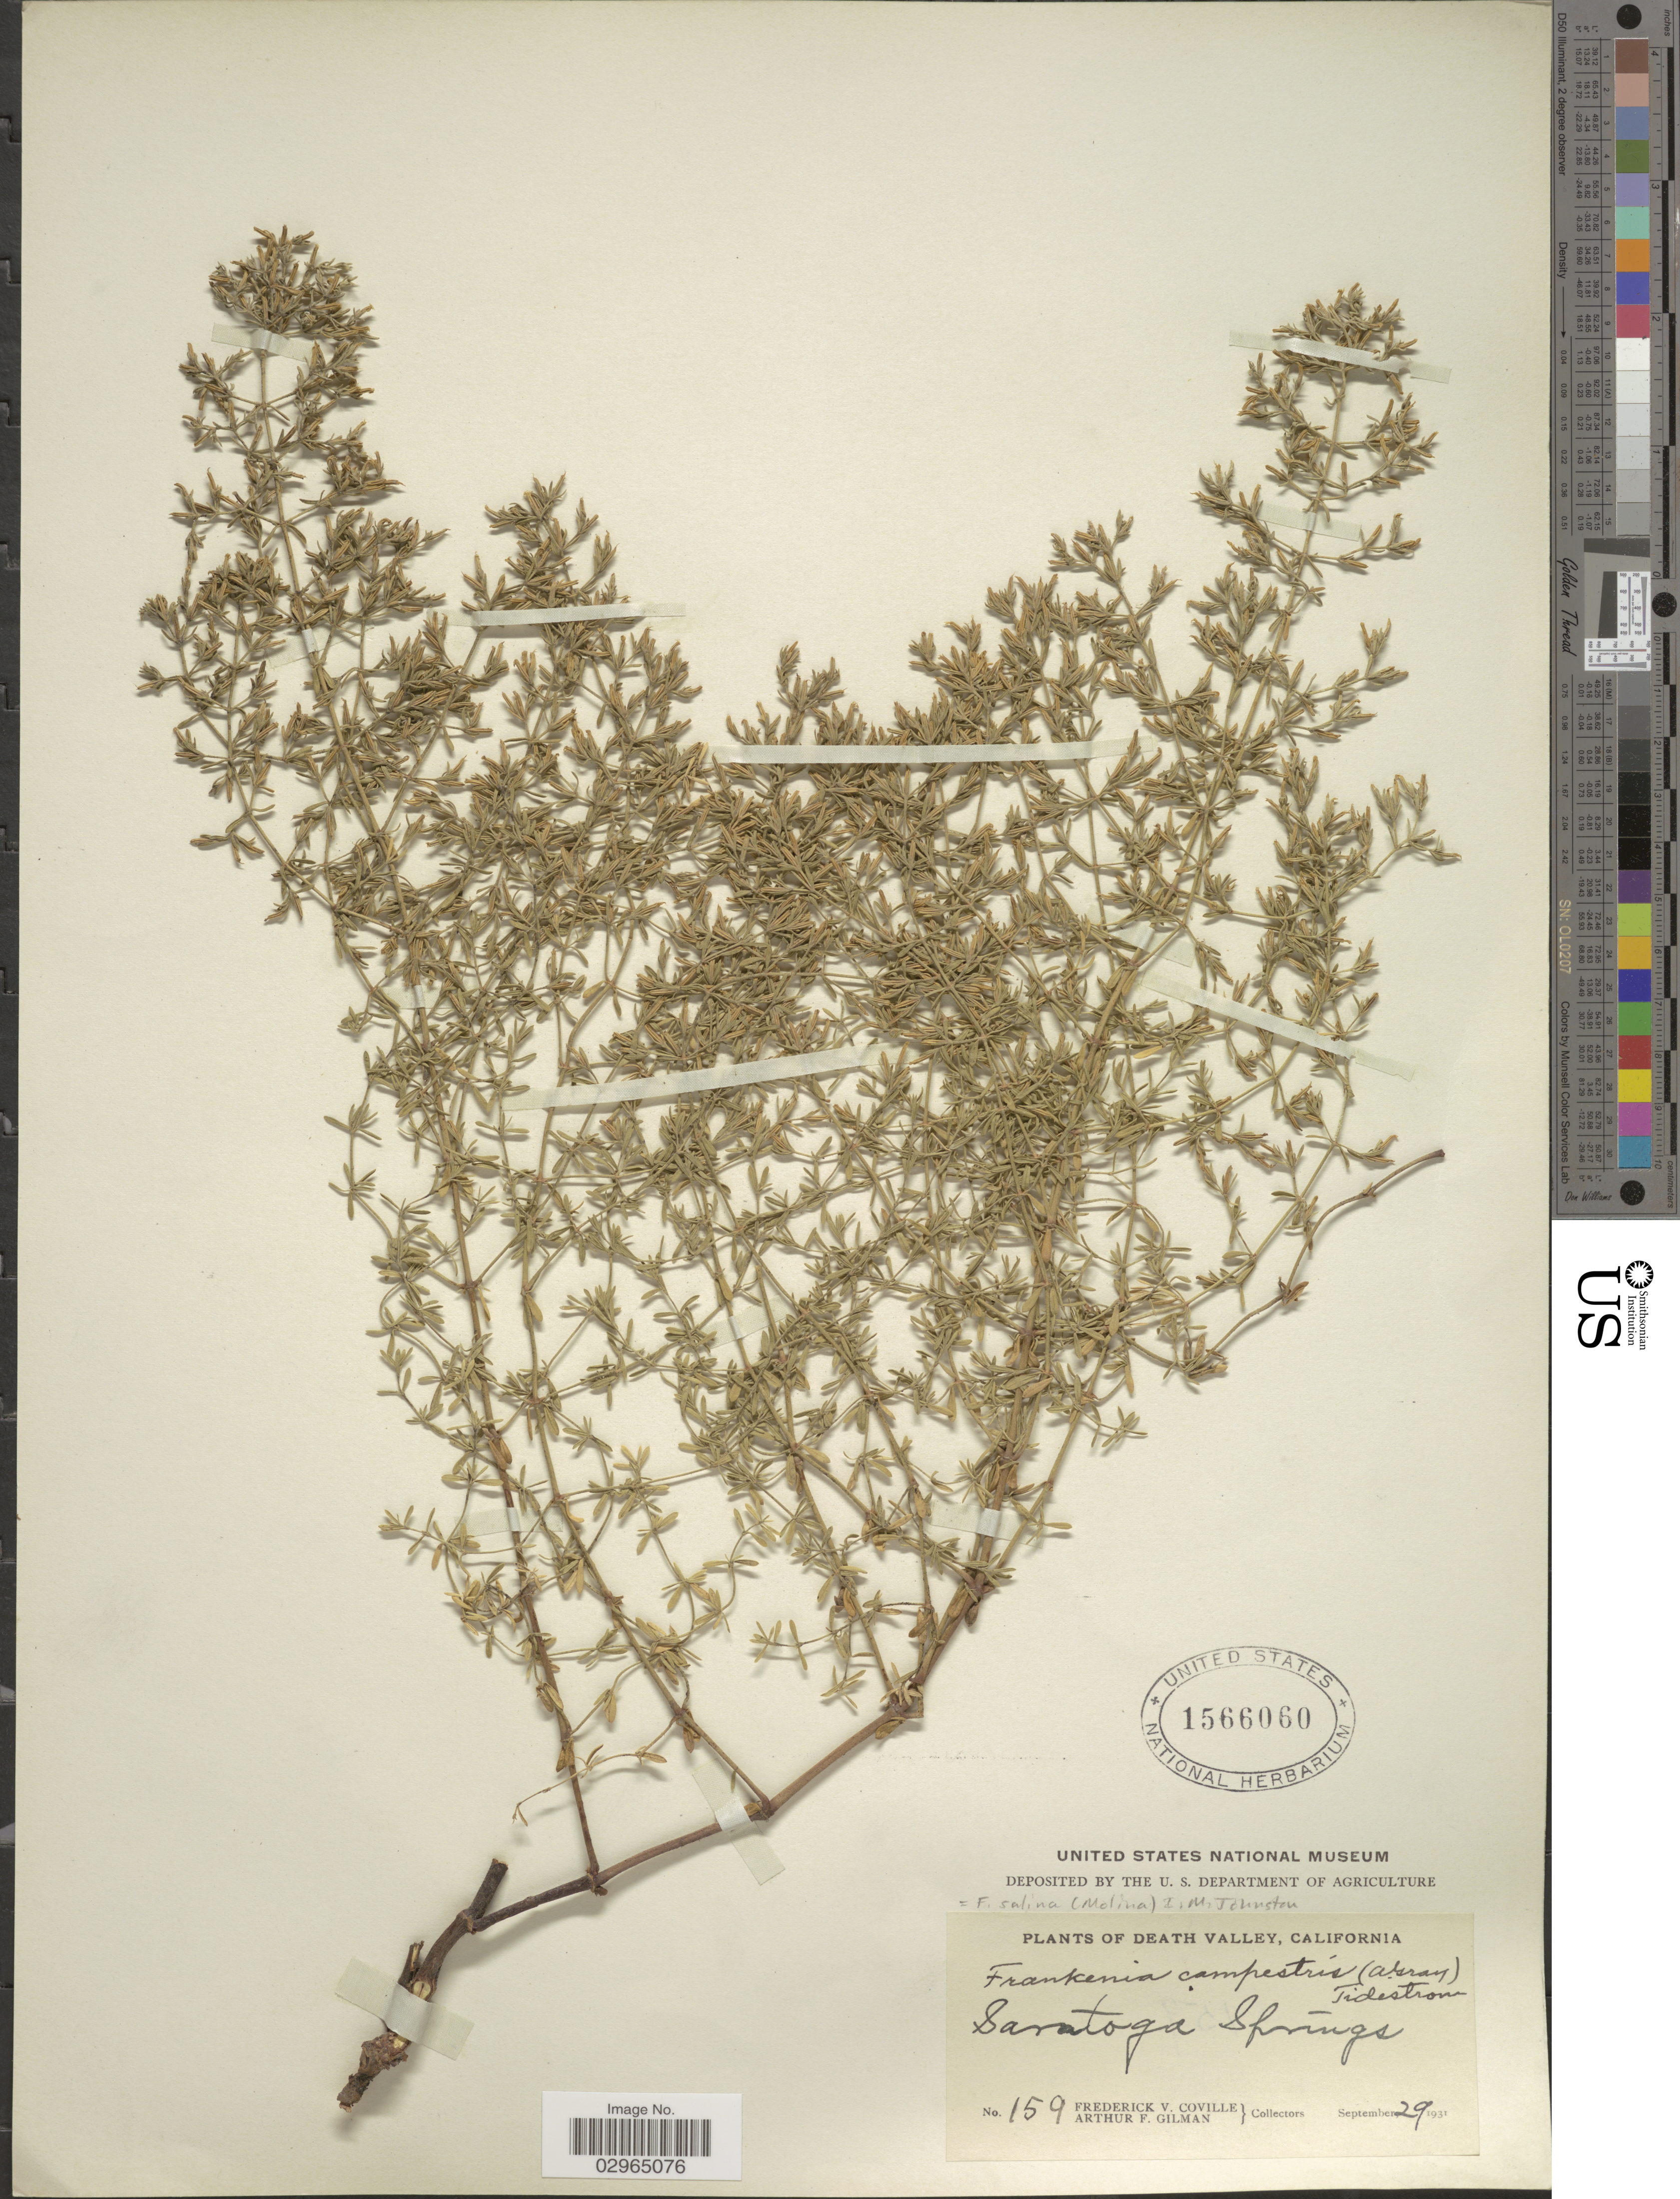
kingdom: Plantae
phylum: Tracheophyta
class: Magnoliopsida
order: Caryophyllales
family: Frankeniaceae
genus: Frankenia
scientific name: Frankenia salina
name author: (Molina) I.M. Johnst.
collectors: F. V. Coville & A. Gilman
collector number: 159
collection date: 1931-09-29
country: United States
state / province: California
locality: Death Valley. Saratoga Springs.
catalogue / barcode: US 1566060